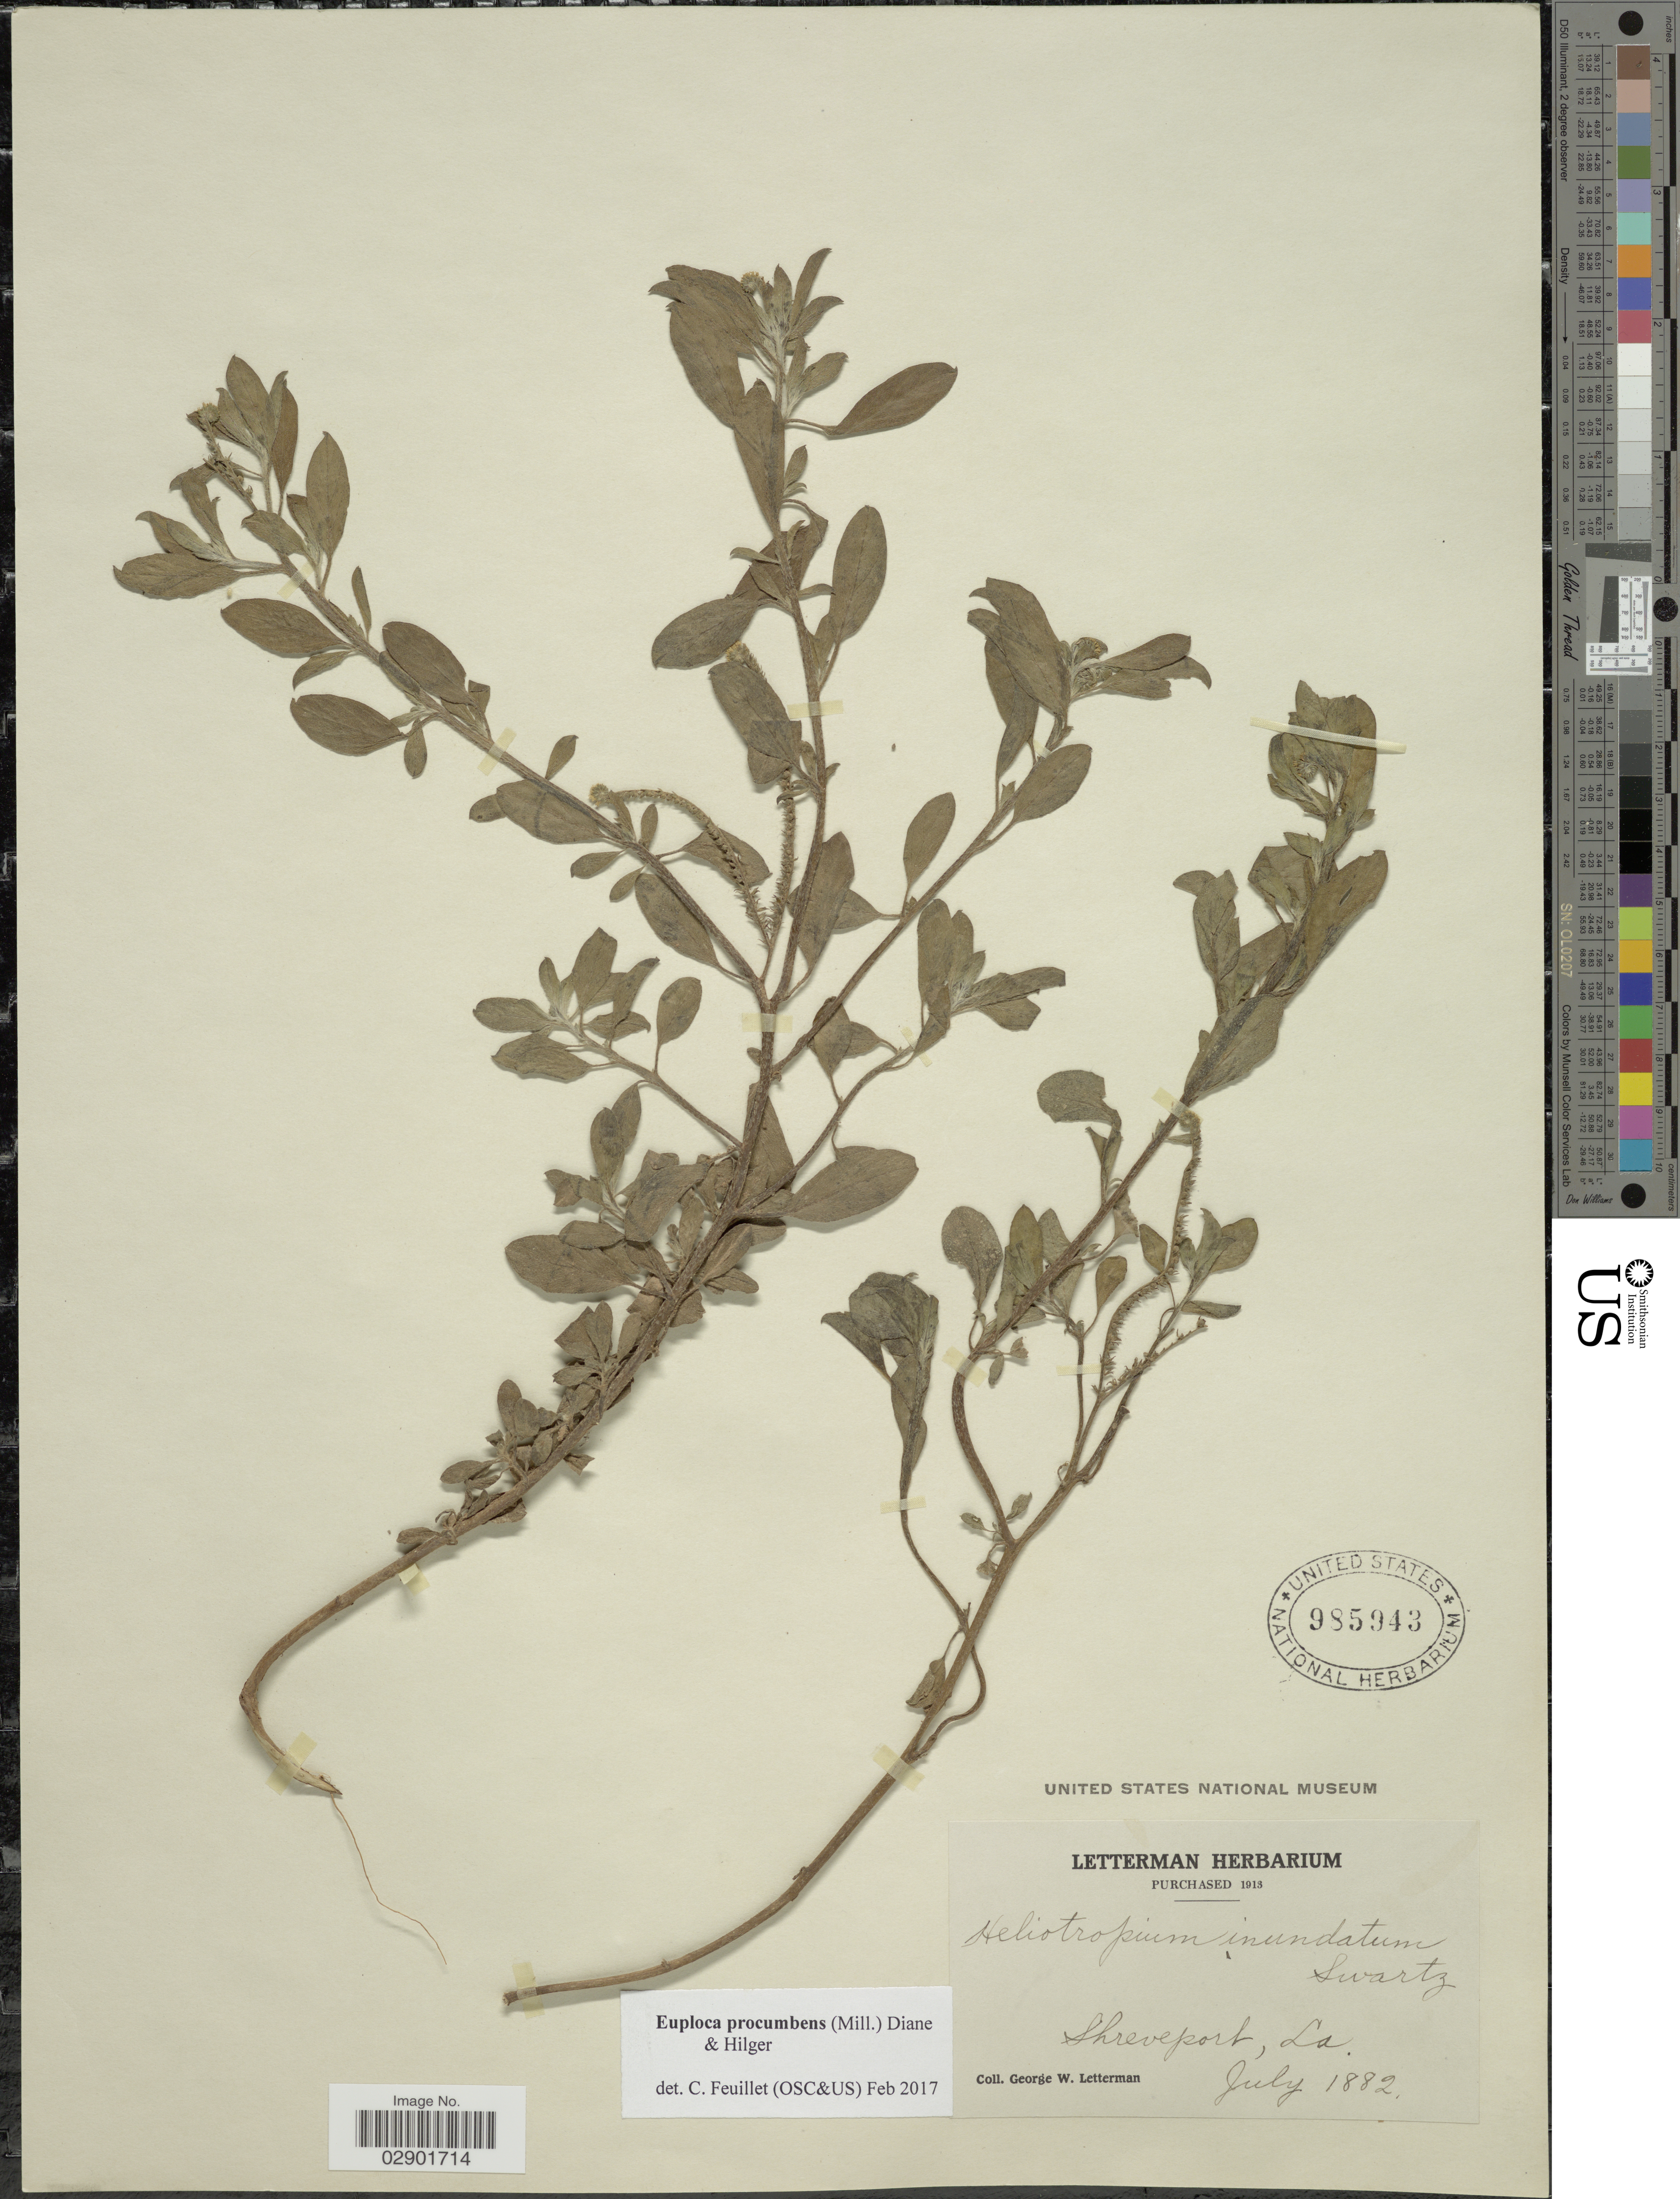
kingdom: Plantae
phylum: Tracheophyta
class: Magnoliopsida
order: Boraginales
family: Heliotropiaceae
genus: Euploca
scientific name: Euploca procumbens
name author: (Mill.) Diane & Hilger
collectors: G. W. Letterman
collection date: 1882-07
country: United States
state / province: Louisiana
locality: Shreveport, La.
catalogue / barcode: US 985943